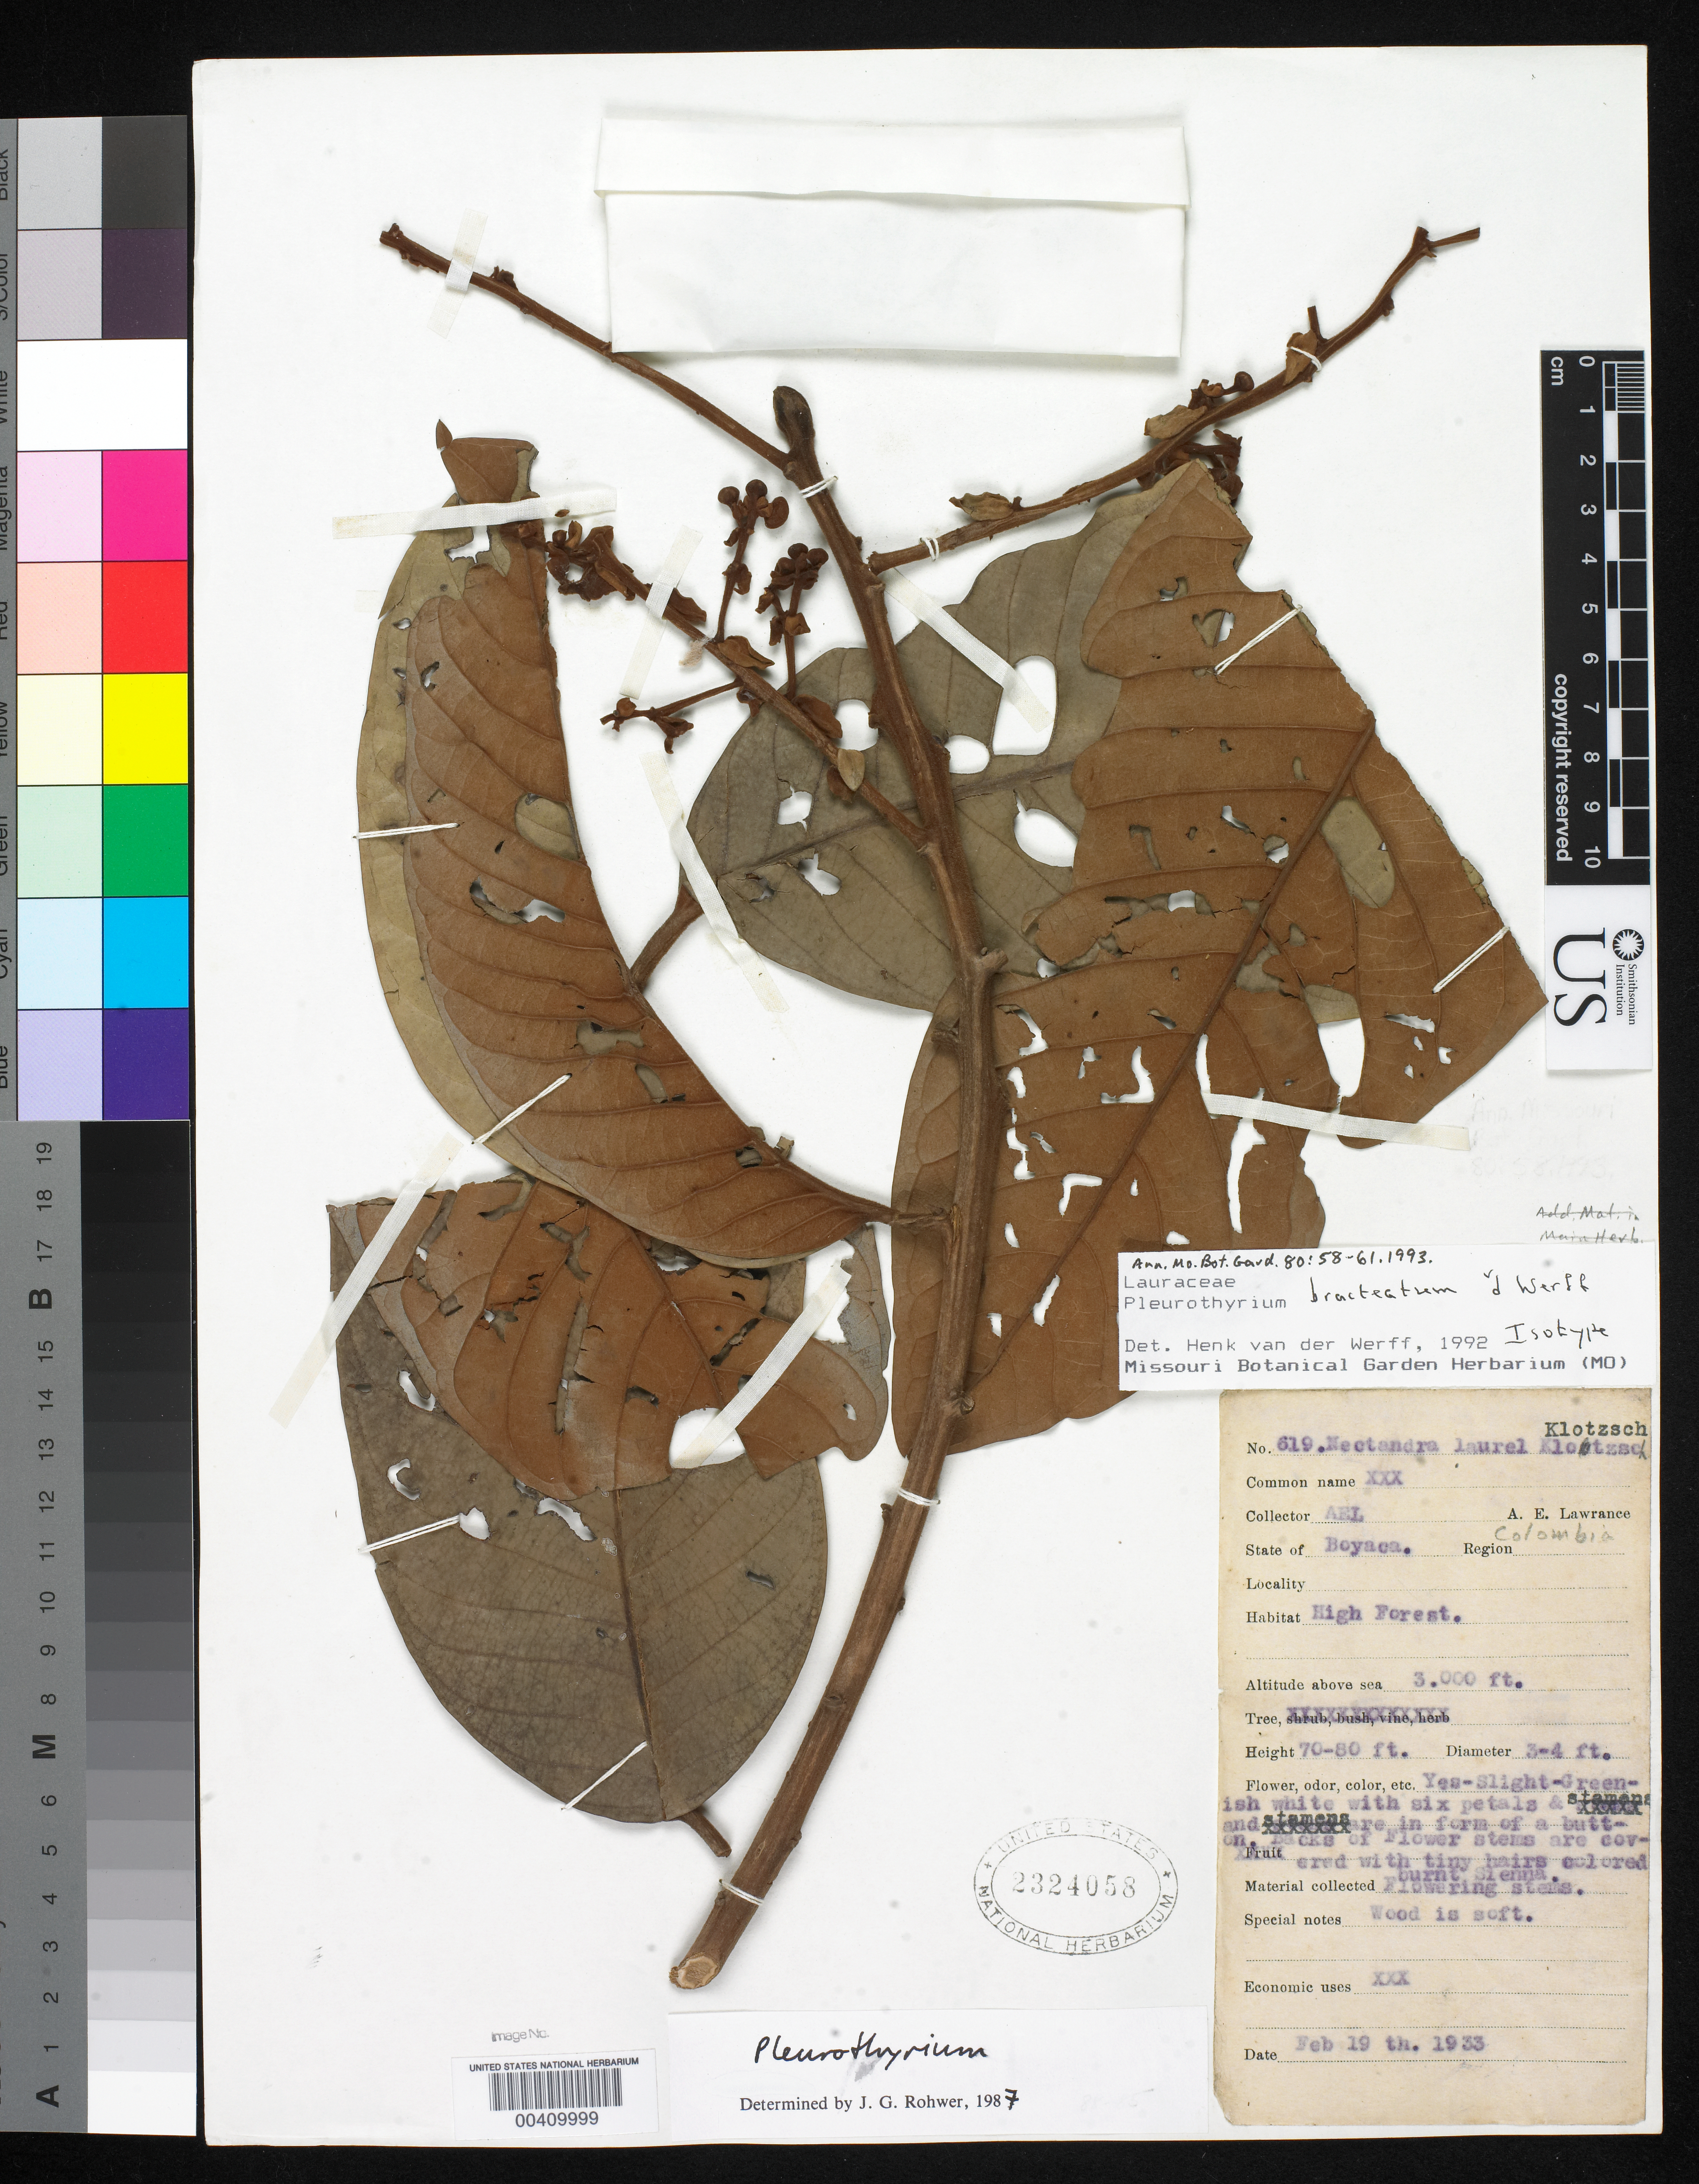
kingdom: Plantae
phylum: Tracheophyta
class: Magnoliopsida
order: Laurales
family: Lauraceae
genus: Pleurothyrium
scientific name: Pleurothyrium bracteatum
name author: van der Werff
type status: Isotype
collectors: A. Lawrance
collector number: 619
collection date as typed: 19 Feb 1933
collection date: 1933-02-19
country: Colombia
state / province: Boyacá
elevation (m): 914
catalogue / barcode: US 2324058